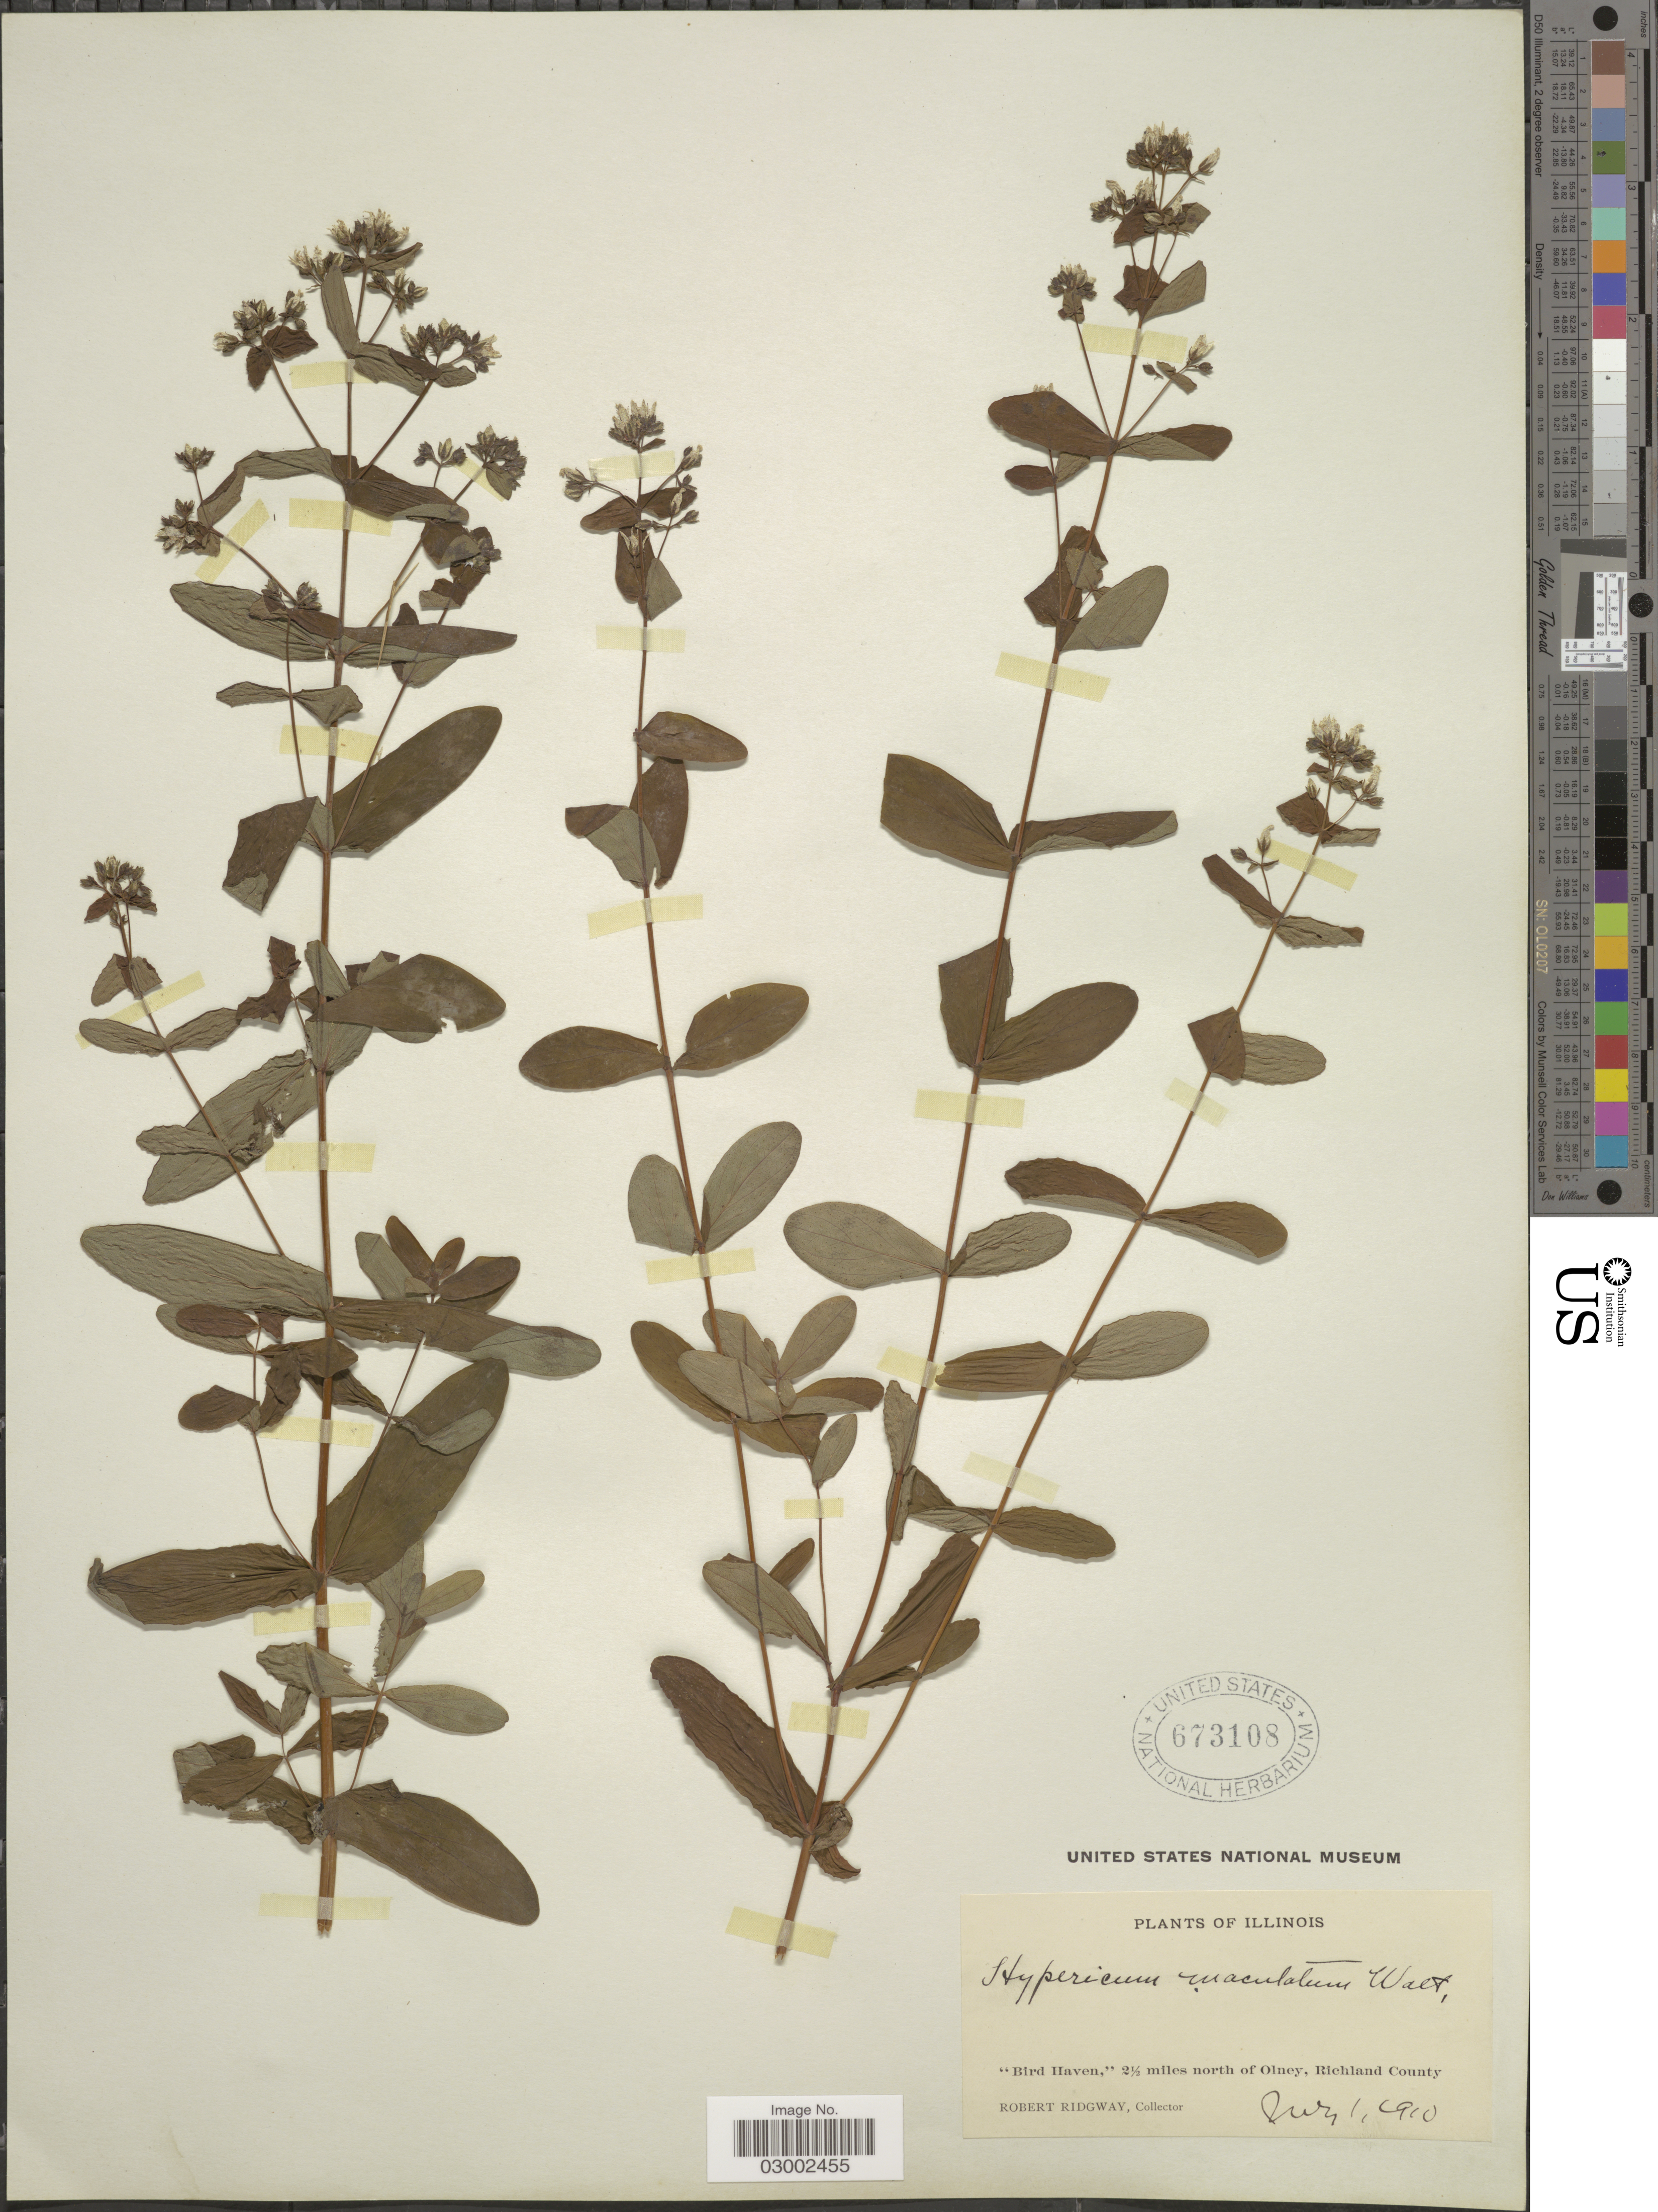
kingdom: Plantae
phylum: Tracheophyta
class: Magnoliopsida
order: Malpighiales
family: Hypericaceae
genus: Hypericum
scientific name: Hypericum punctatum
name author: Lam.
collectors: R. Ridgway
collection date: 1910-07-01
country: United States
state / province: Illinois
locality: Bird Haven,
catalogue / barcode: US 673108